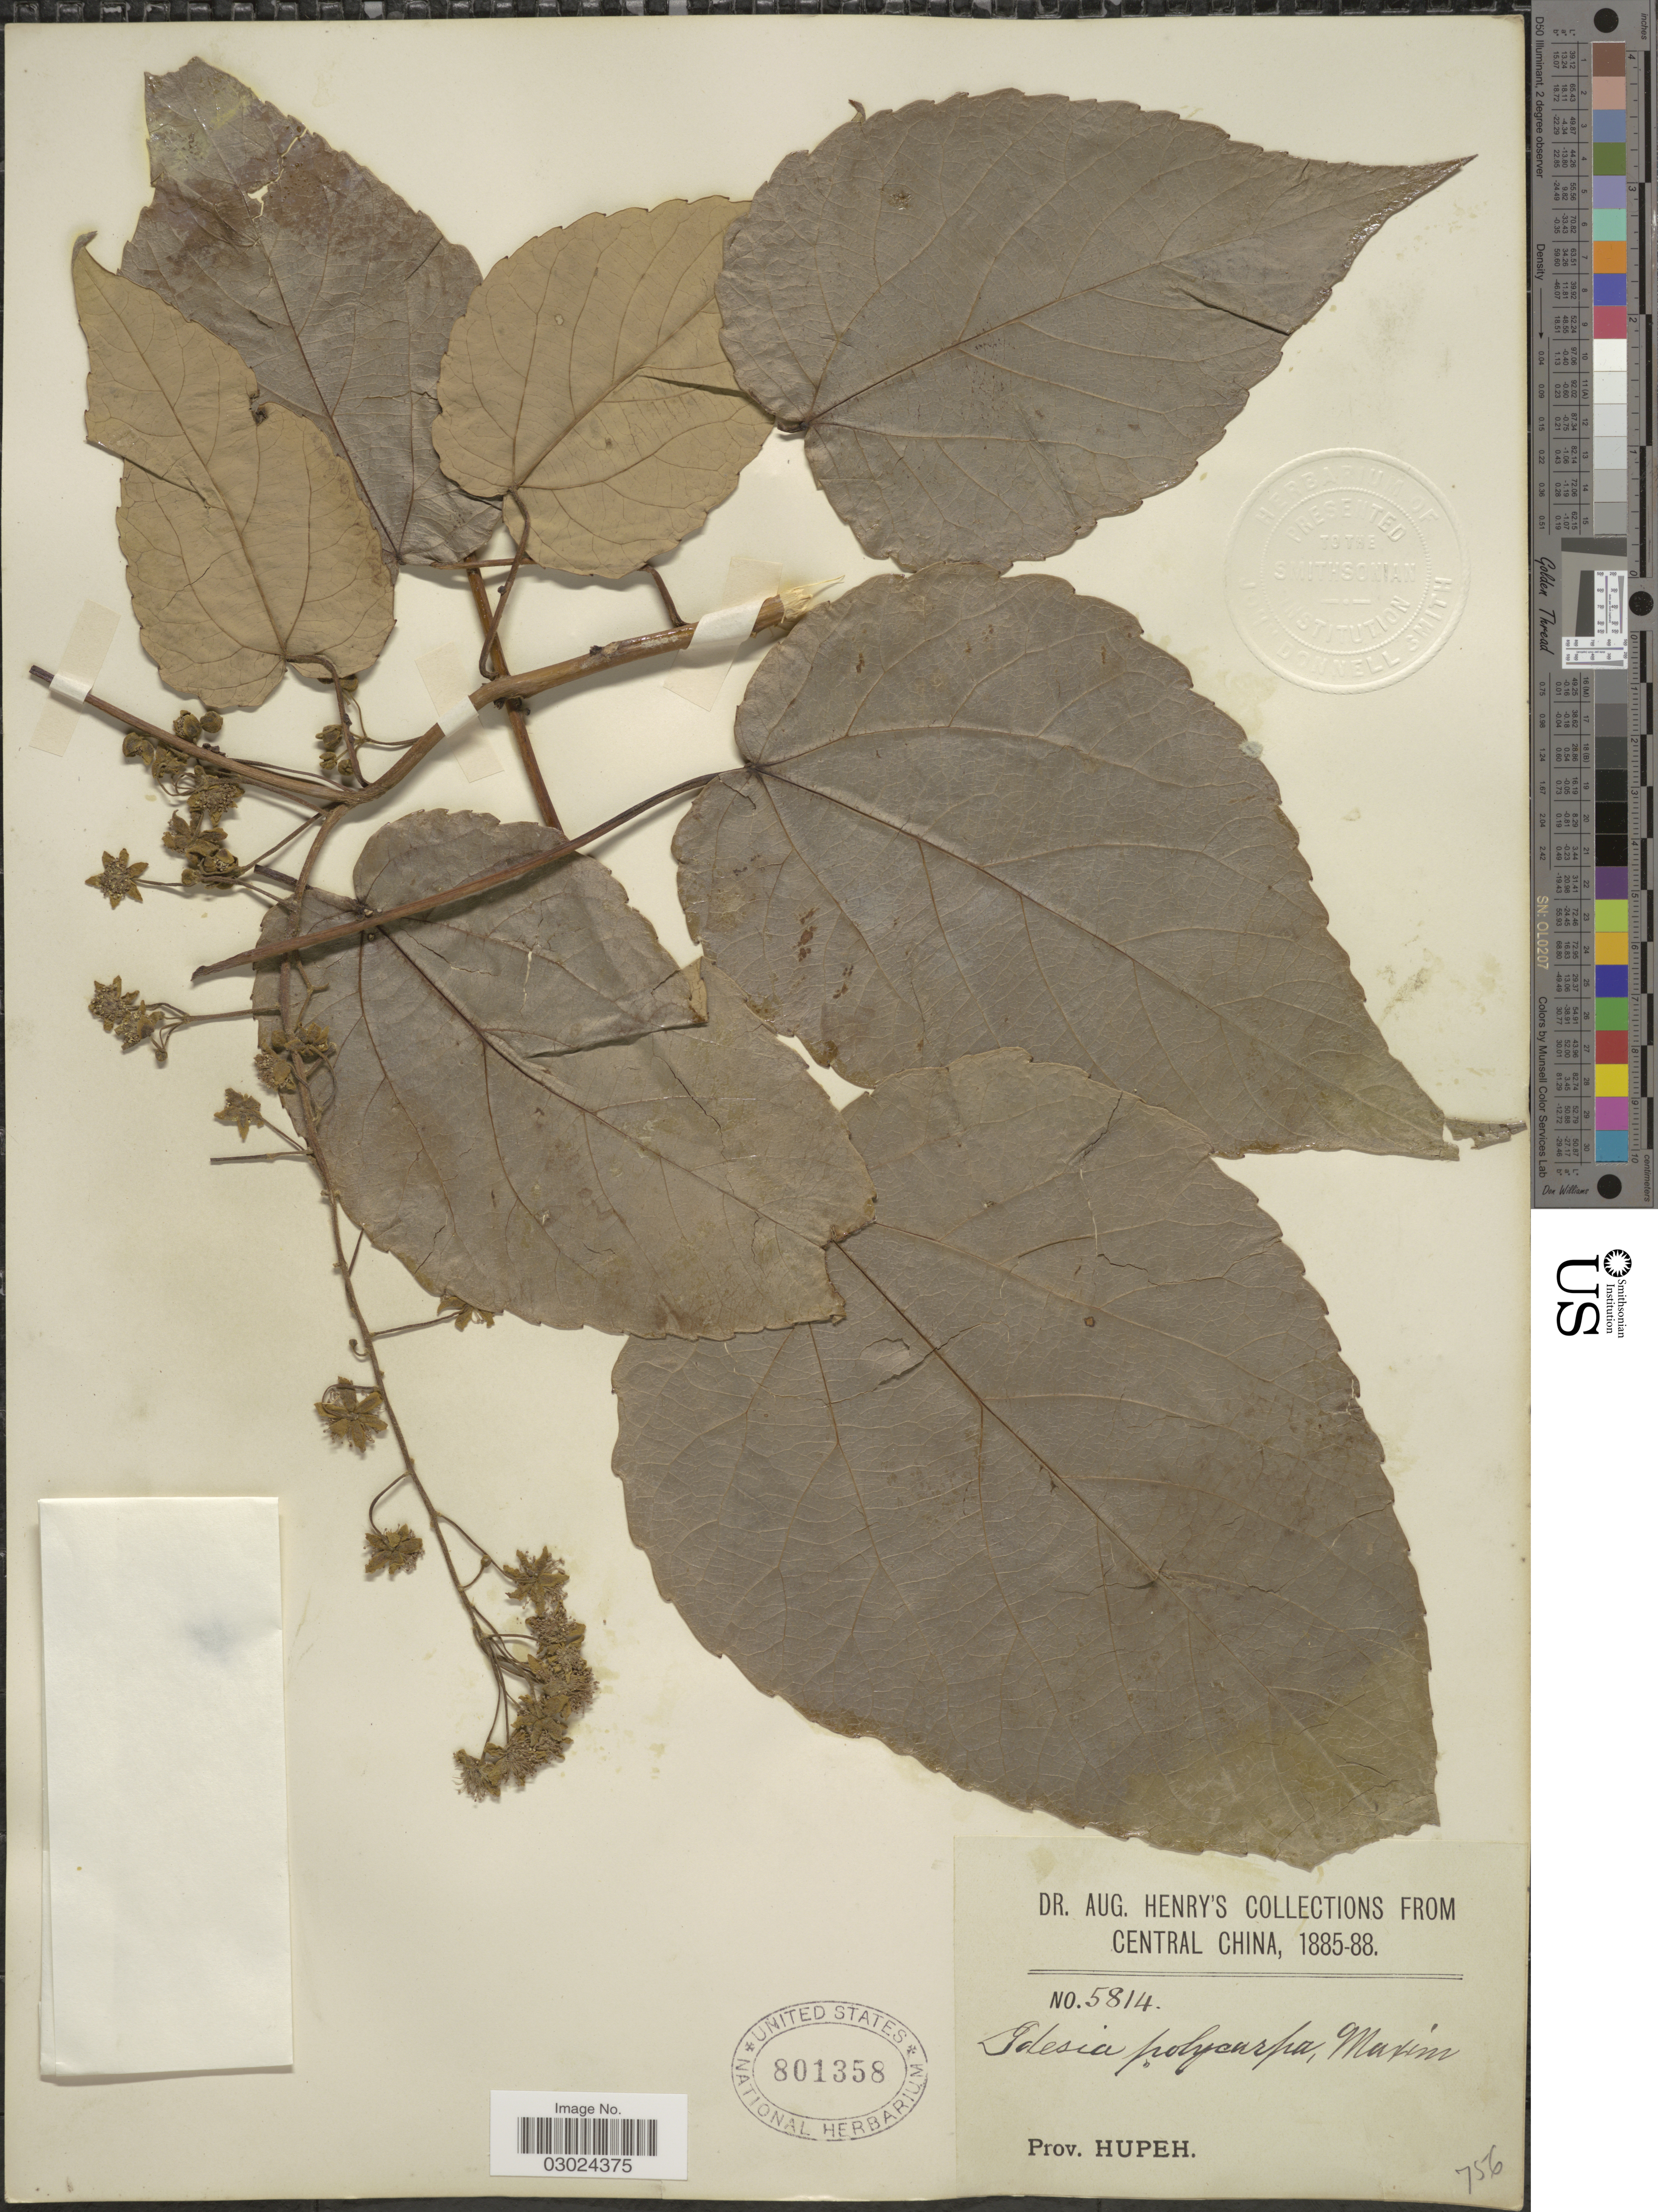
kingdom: Plantae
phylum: Tracheophyta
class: Magnoliopsida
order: Malpighiales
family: Salicaceae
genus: Idesia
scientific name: Idesia polycarpa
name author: Maxim.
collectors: A. Henry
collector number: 5814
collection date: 1885/1888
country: China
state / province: Hubei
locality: Central China. Prov. Hupeh.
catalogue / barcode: US 801358